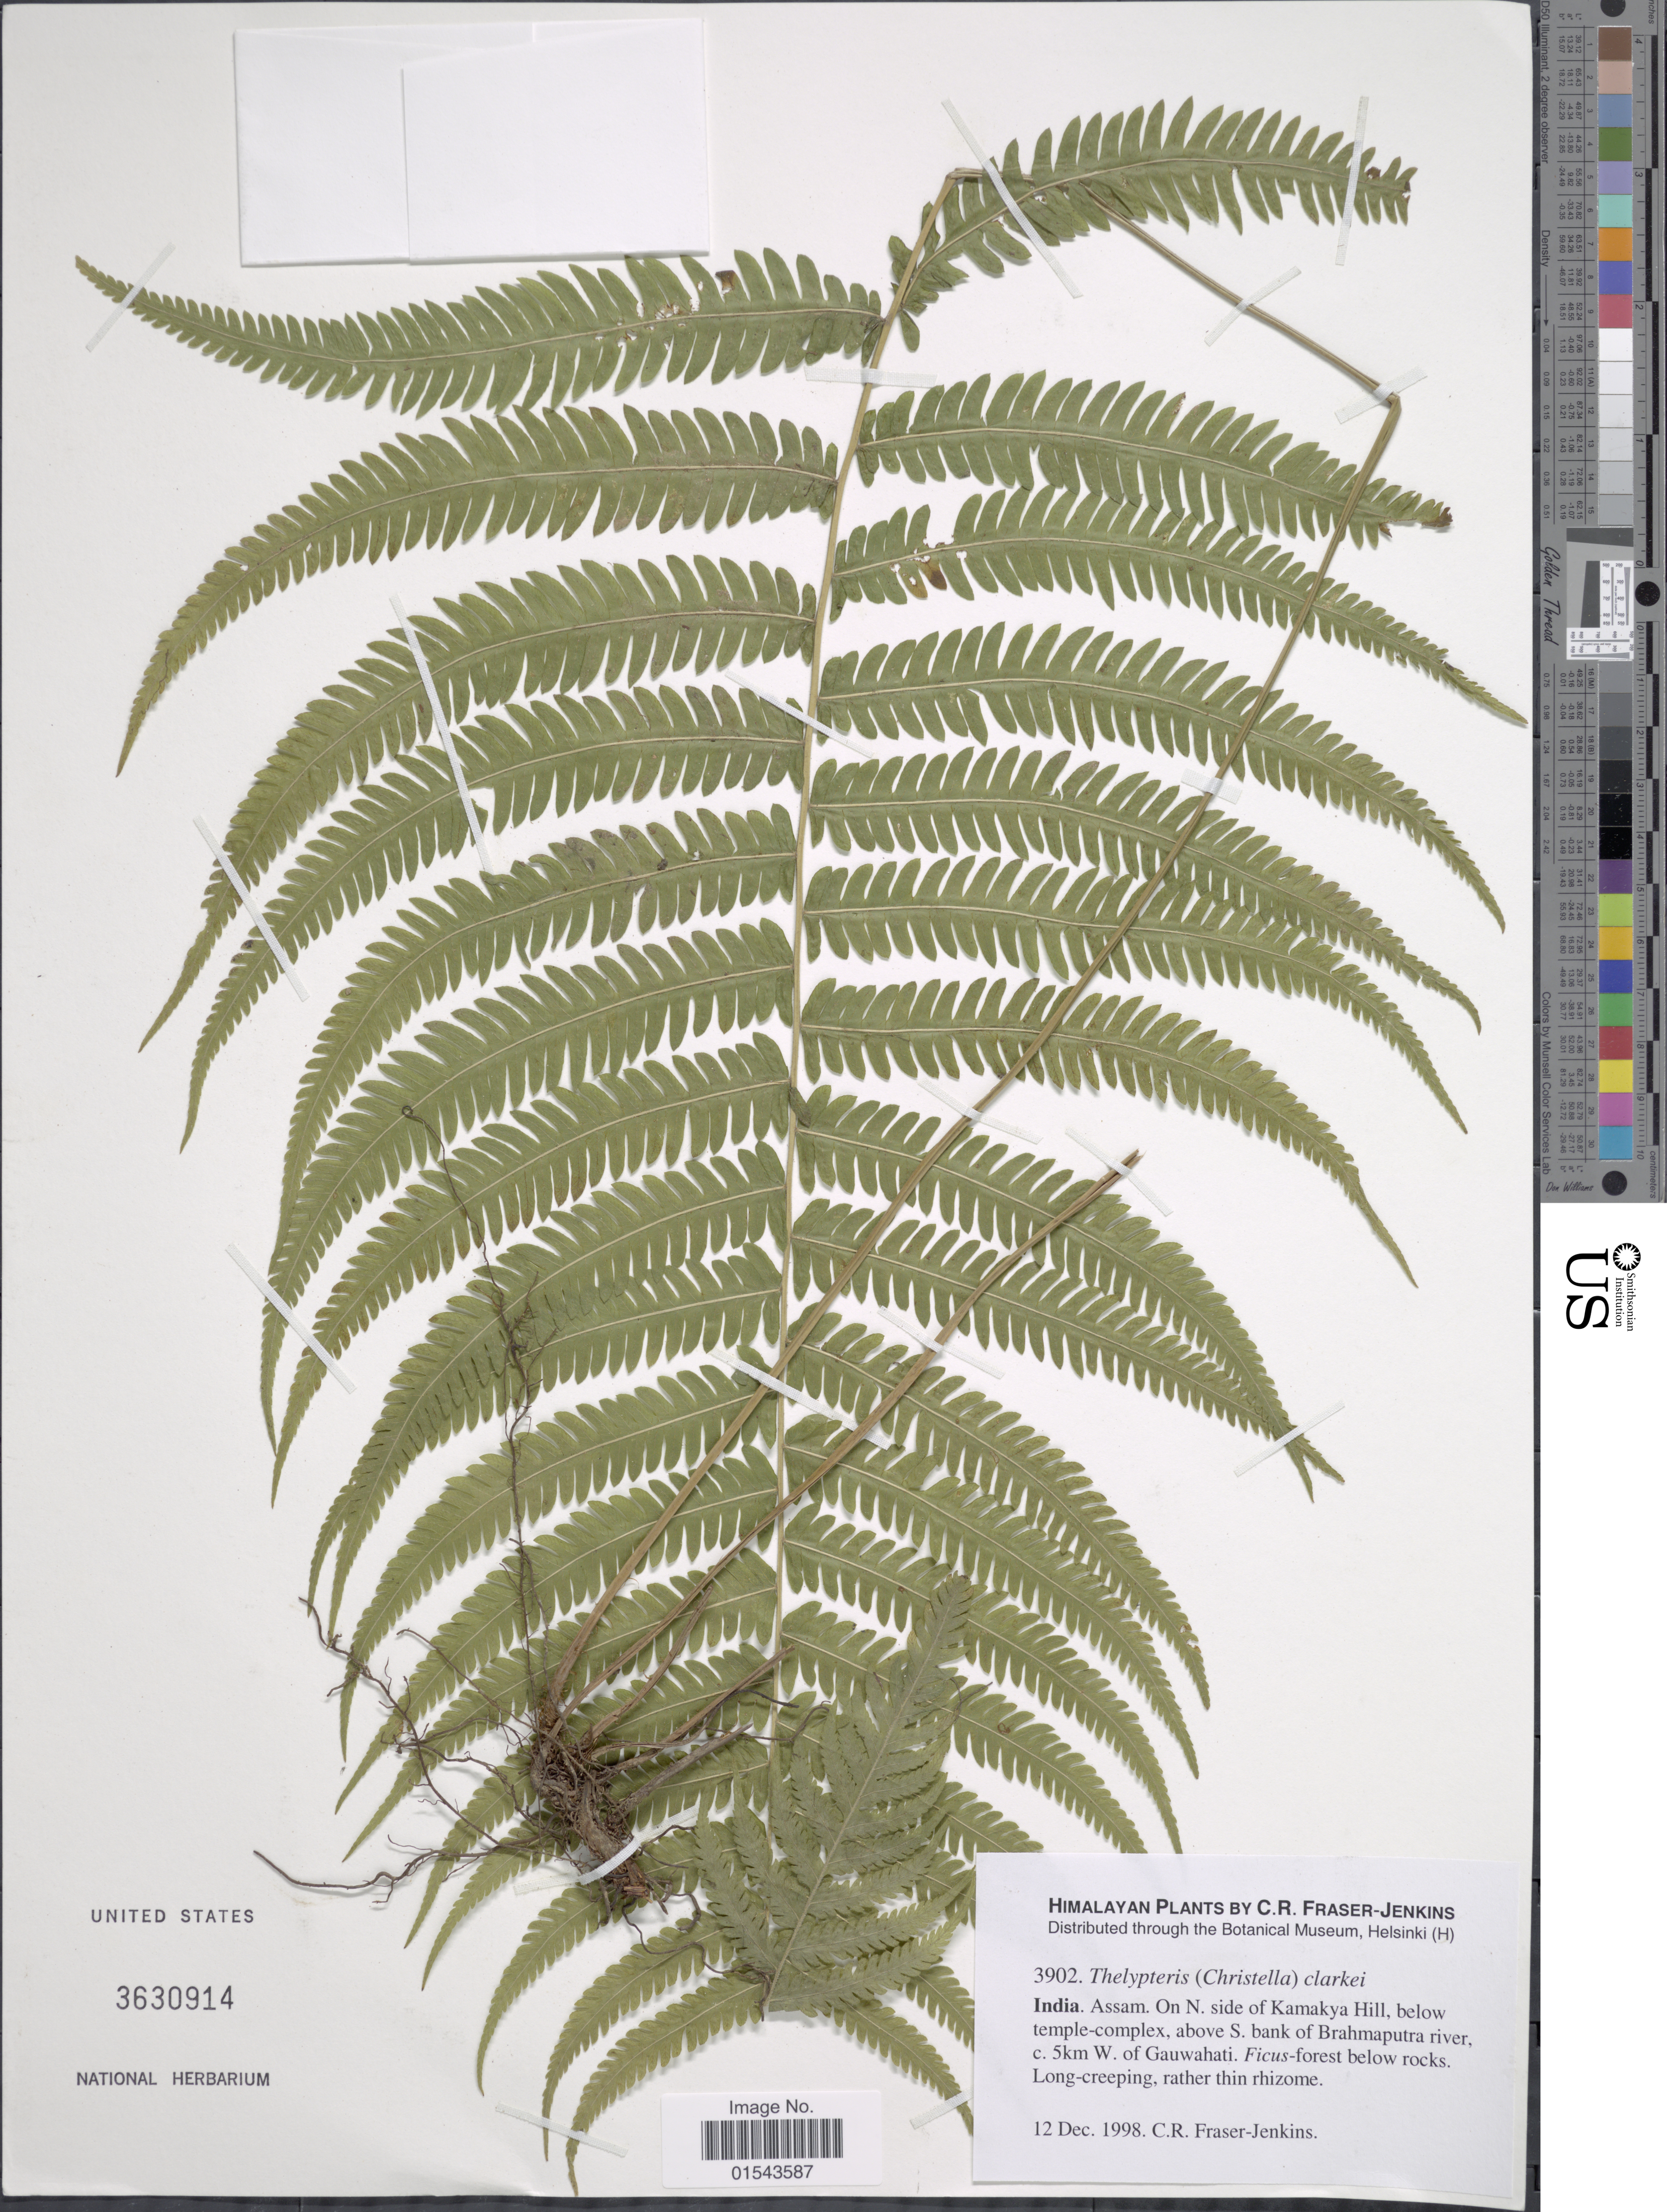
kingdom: Plantae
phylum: Tracheophyta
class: Polypodiopsida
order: Polypodiales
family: Thelypteridaceae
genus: Christella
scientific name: Christella clarkei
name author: (Bedd.) Holttum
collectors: C. R. Fraser-Jenkins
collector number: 3902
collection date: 1998-12-12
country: India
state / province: Assam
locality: Himalaya, on N. side of Kamakya Hill, below tempel-compelx, above S of bank of Brahmaputra river, 5 km W. of Gauwahati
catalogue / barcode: US 3630914